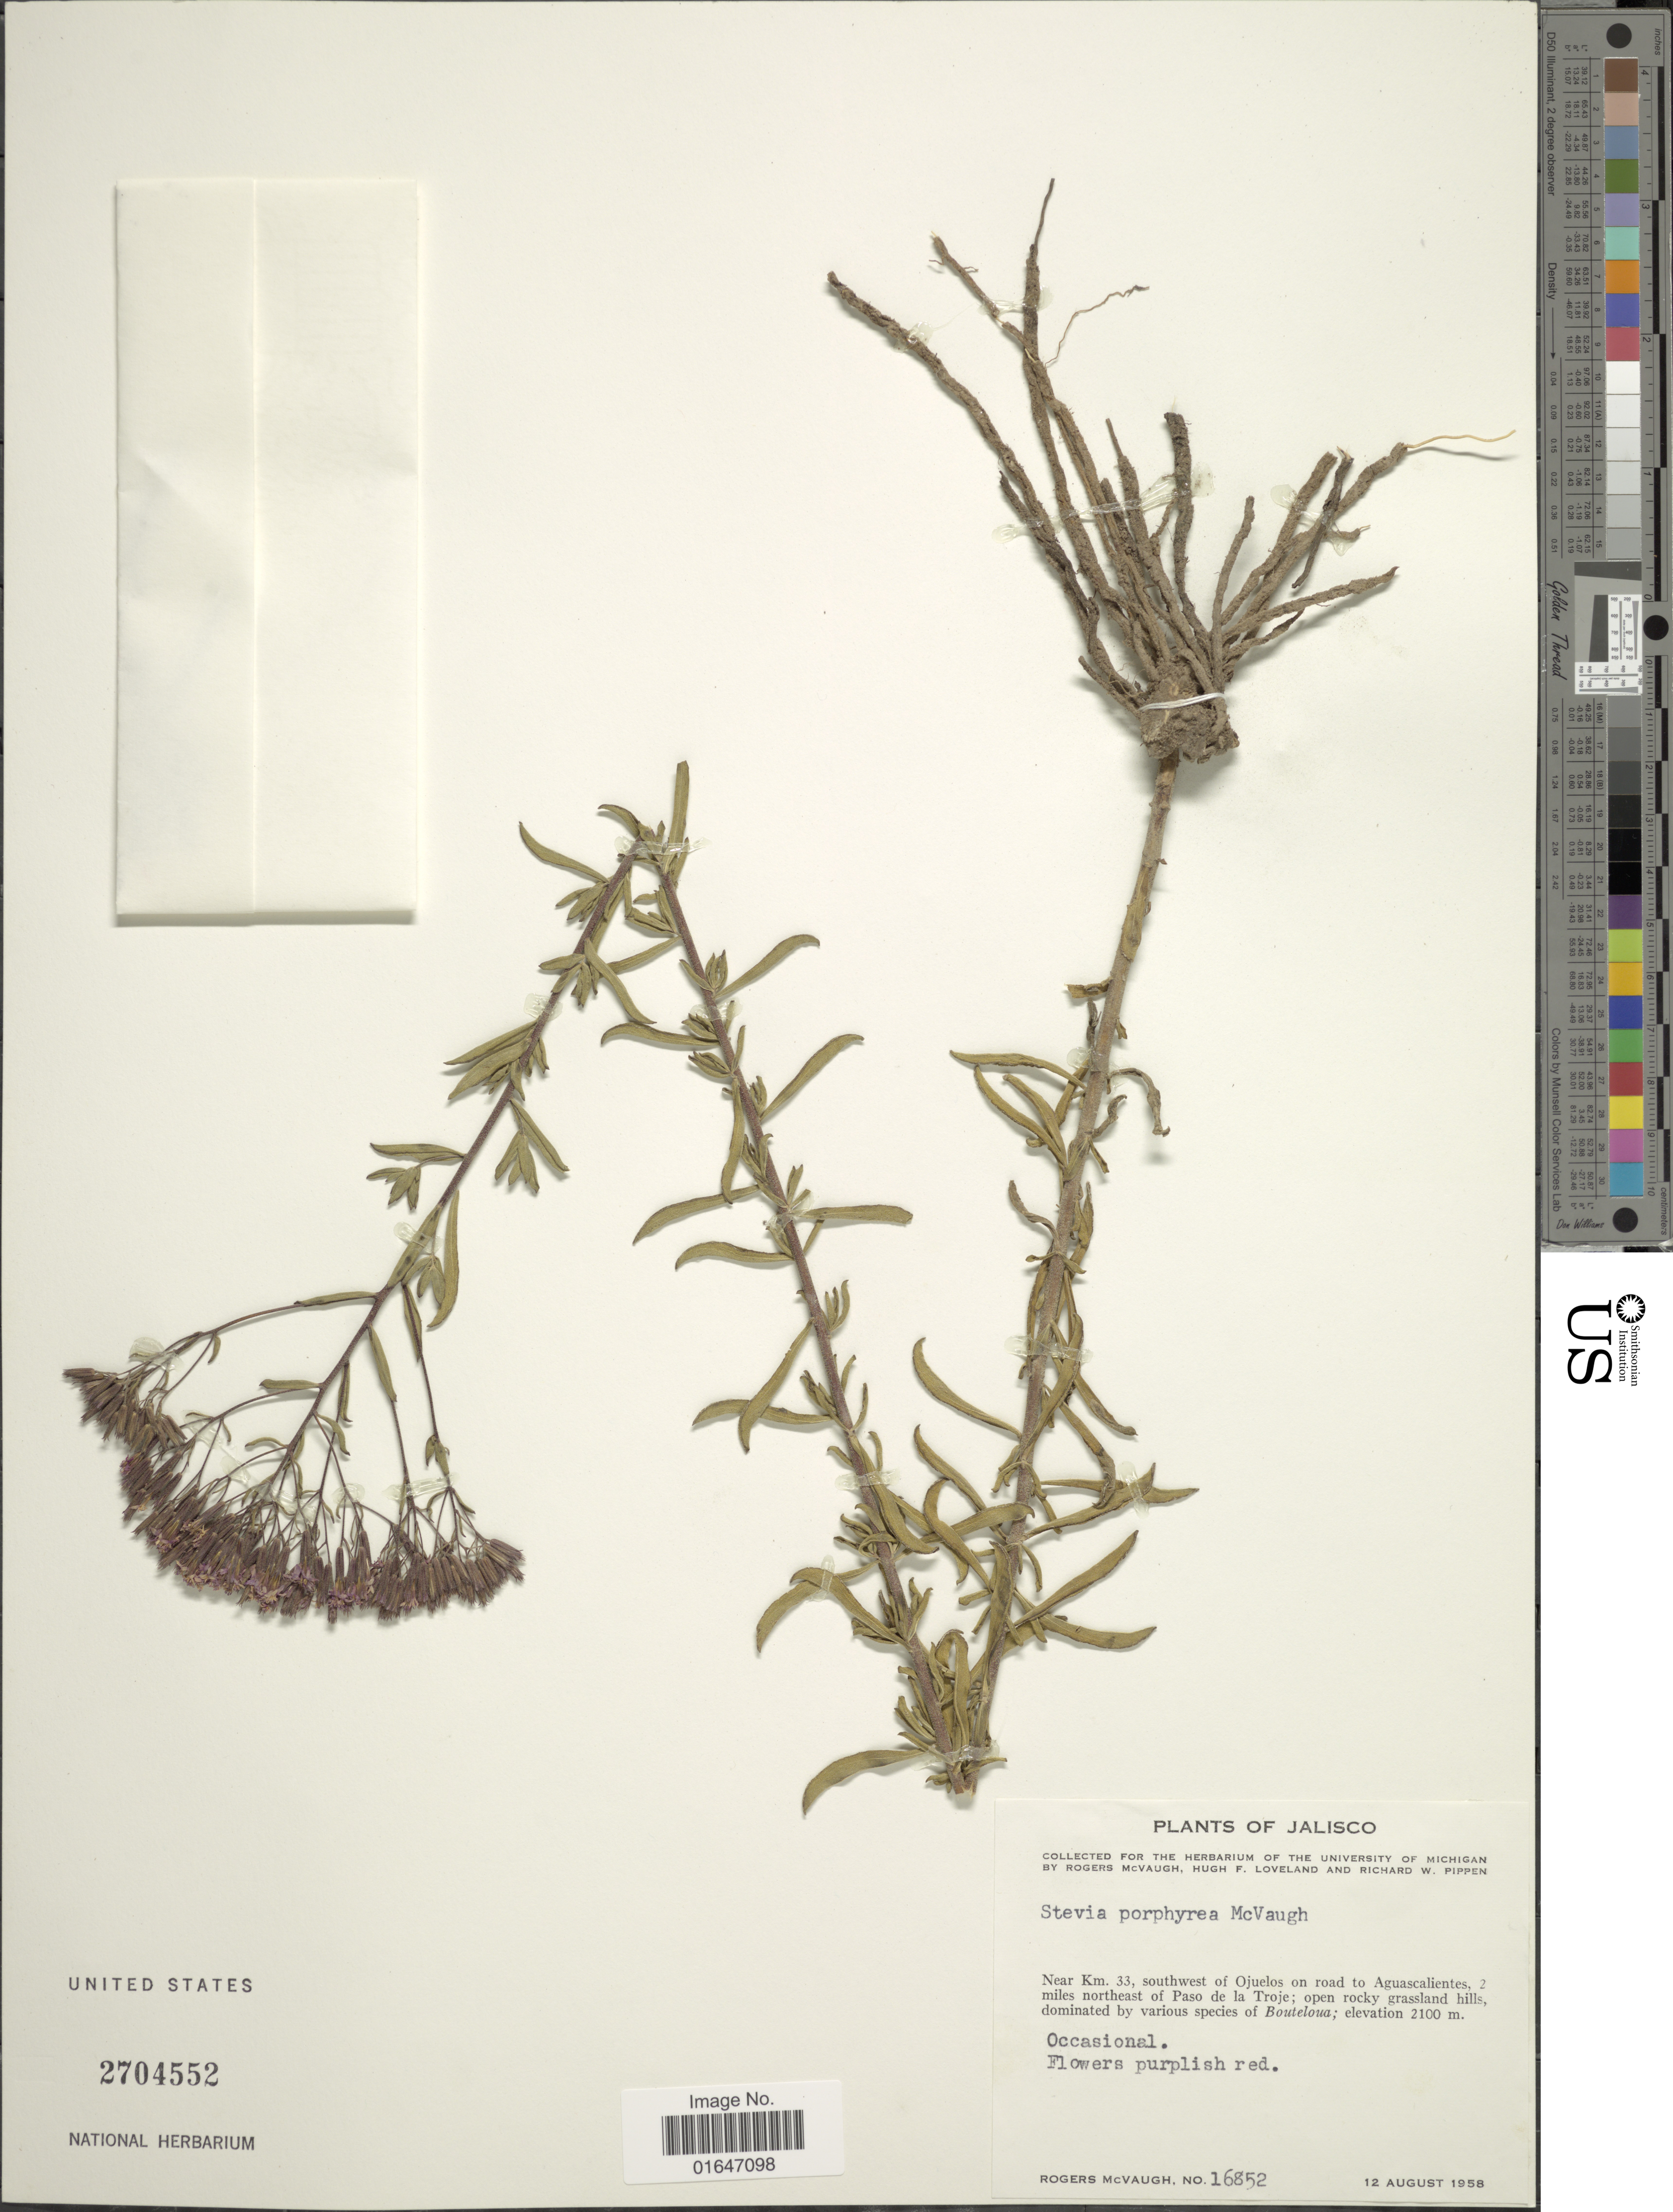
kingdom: Plantae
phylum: Tracheophyta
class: Magnoliopsida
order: Asterales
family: Asteraceae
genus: Stevia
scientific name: Stevia porphyrea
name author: McVaugh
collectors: R. McVaugh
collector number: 16852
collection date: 1958-08-12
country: Mexico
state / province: Jalisco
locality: Near Km 33, southwest of Ojuelos on road to Aguascalientes, 2 miles northeast of Paso de la Troje.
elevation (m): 2100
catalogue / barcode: US 2704552